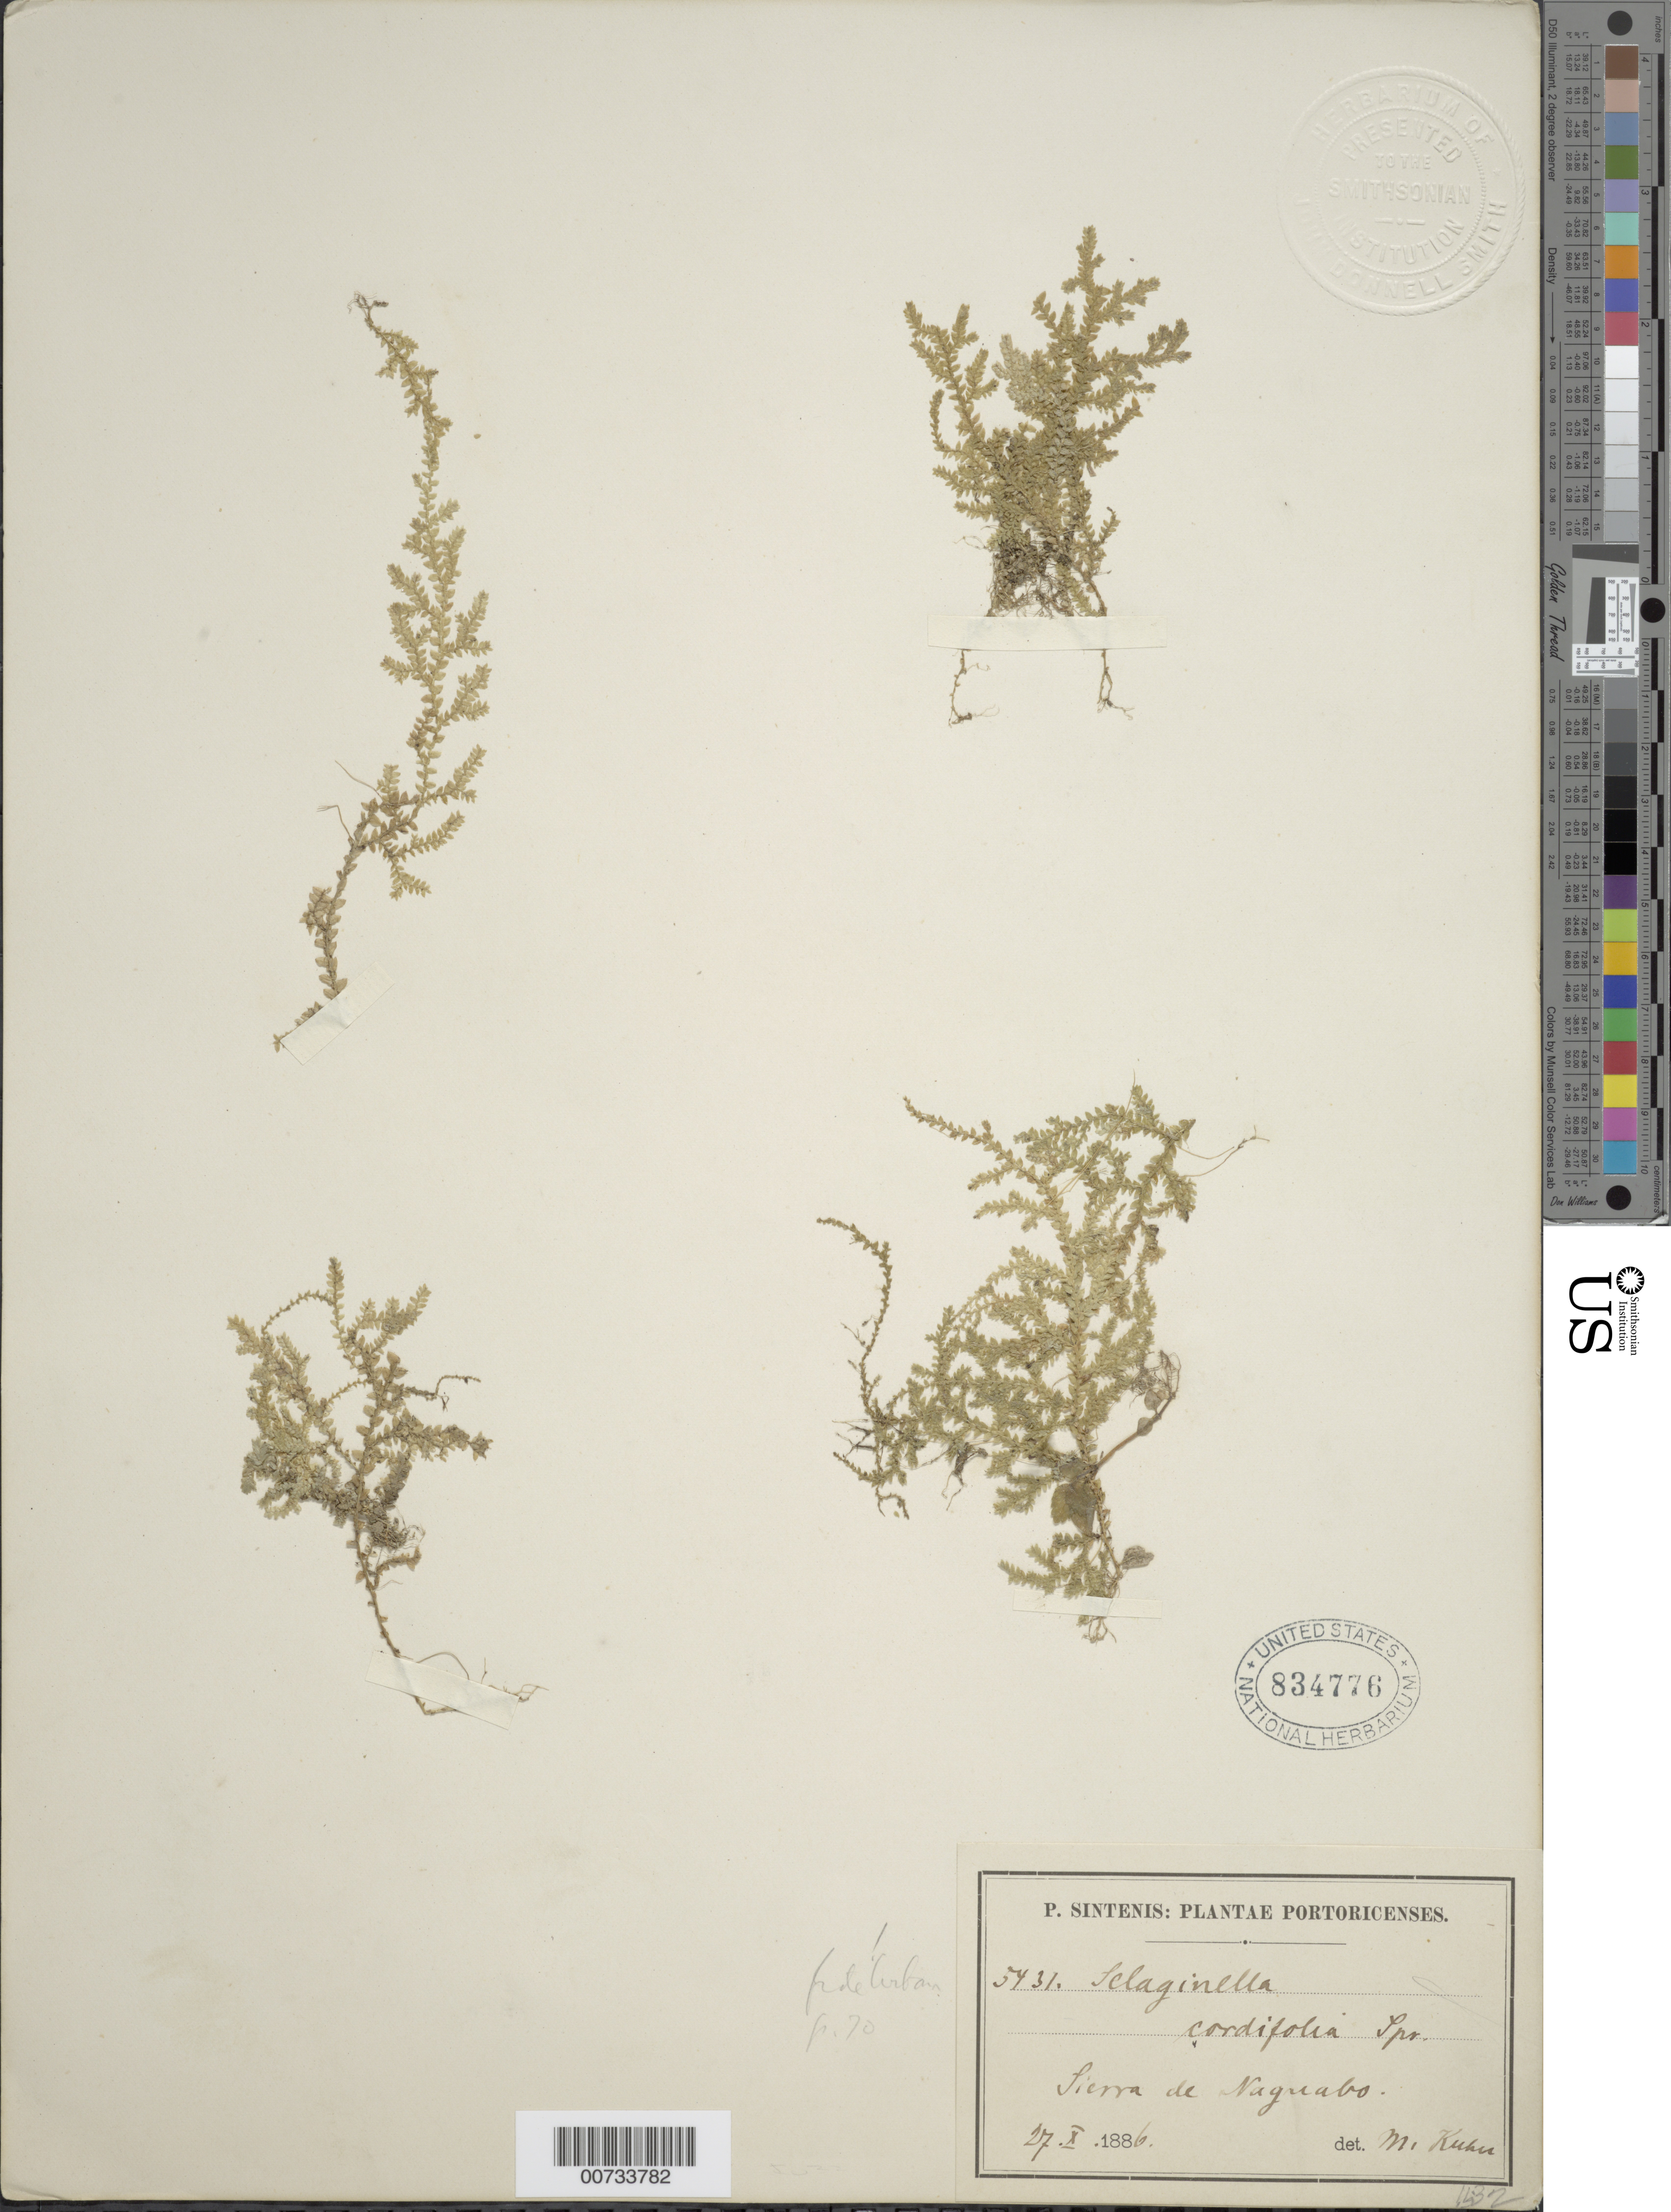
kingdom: Plantae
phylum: Tracheophyta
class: Lycopodiopsida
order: Selaginellales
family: Selaginellaceae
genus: Selaginella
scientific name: Selaginella cordifolia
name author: (Desv. ex Poir.) Spring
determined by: Kuhn, D. M.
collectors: P. Sintenis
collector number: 5431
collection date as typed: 27 Oct 1886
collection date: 1886-10-27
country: Puerto Rico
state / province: Naguabo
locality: Sierra de Naguabo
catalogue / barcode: US 834776